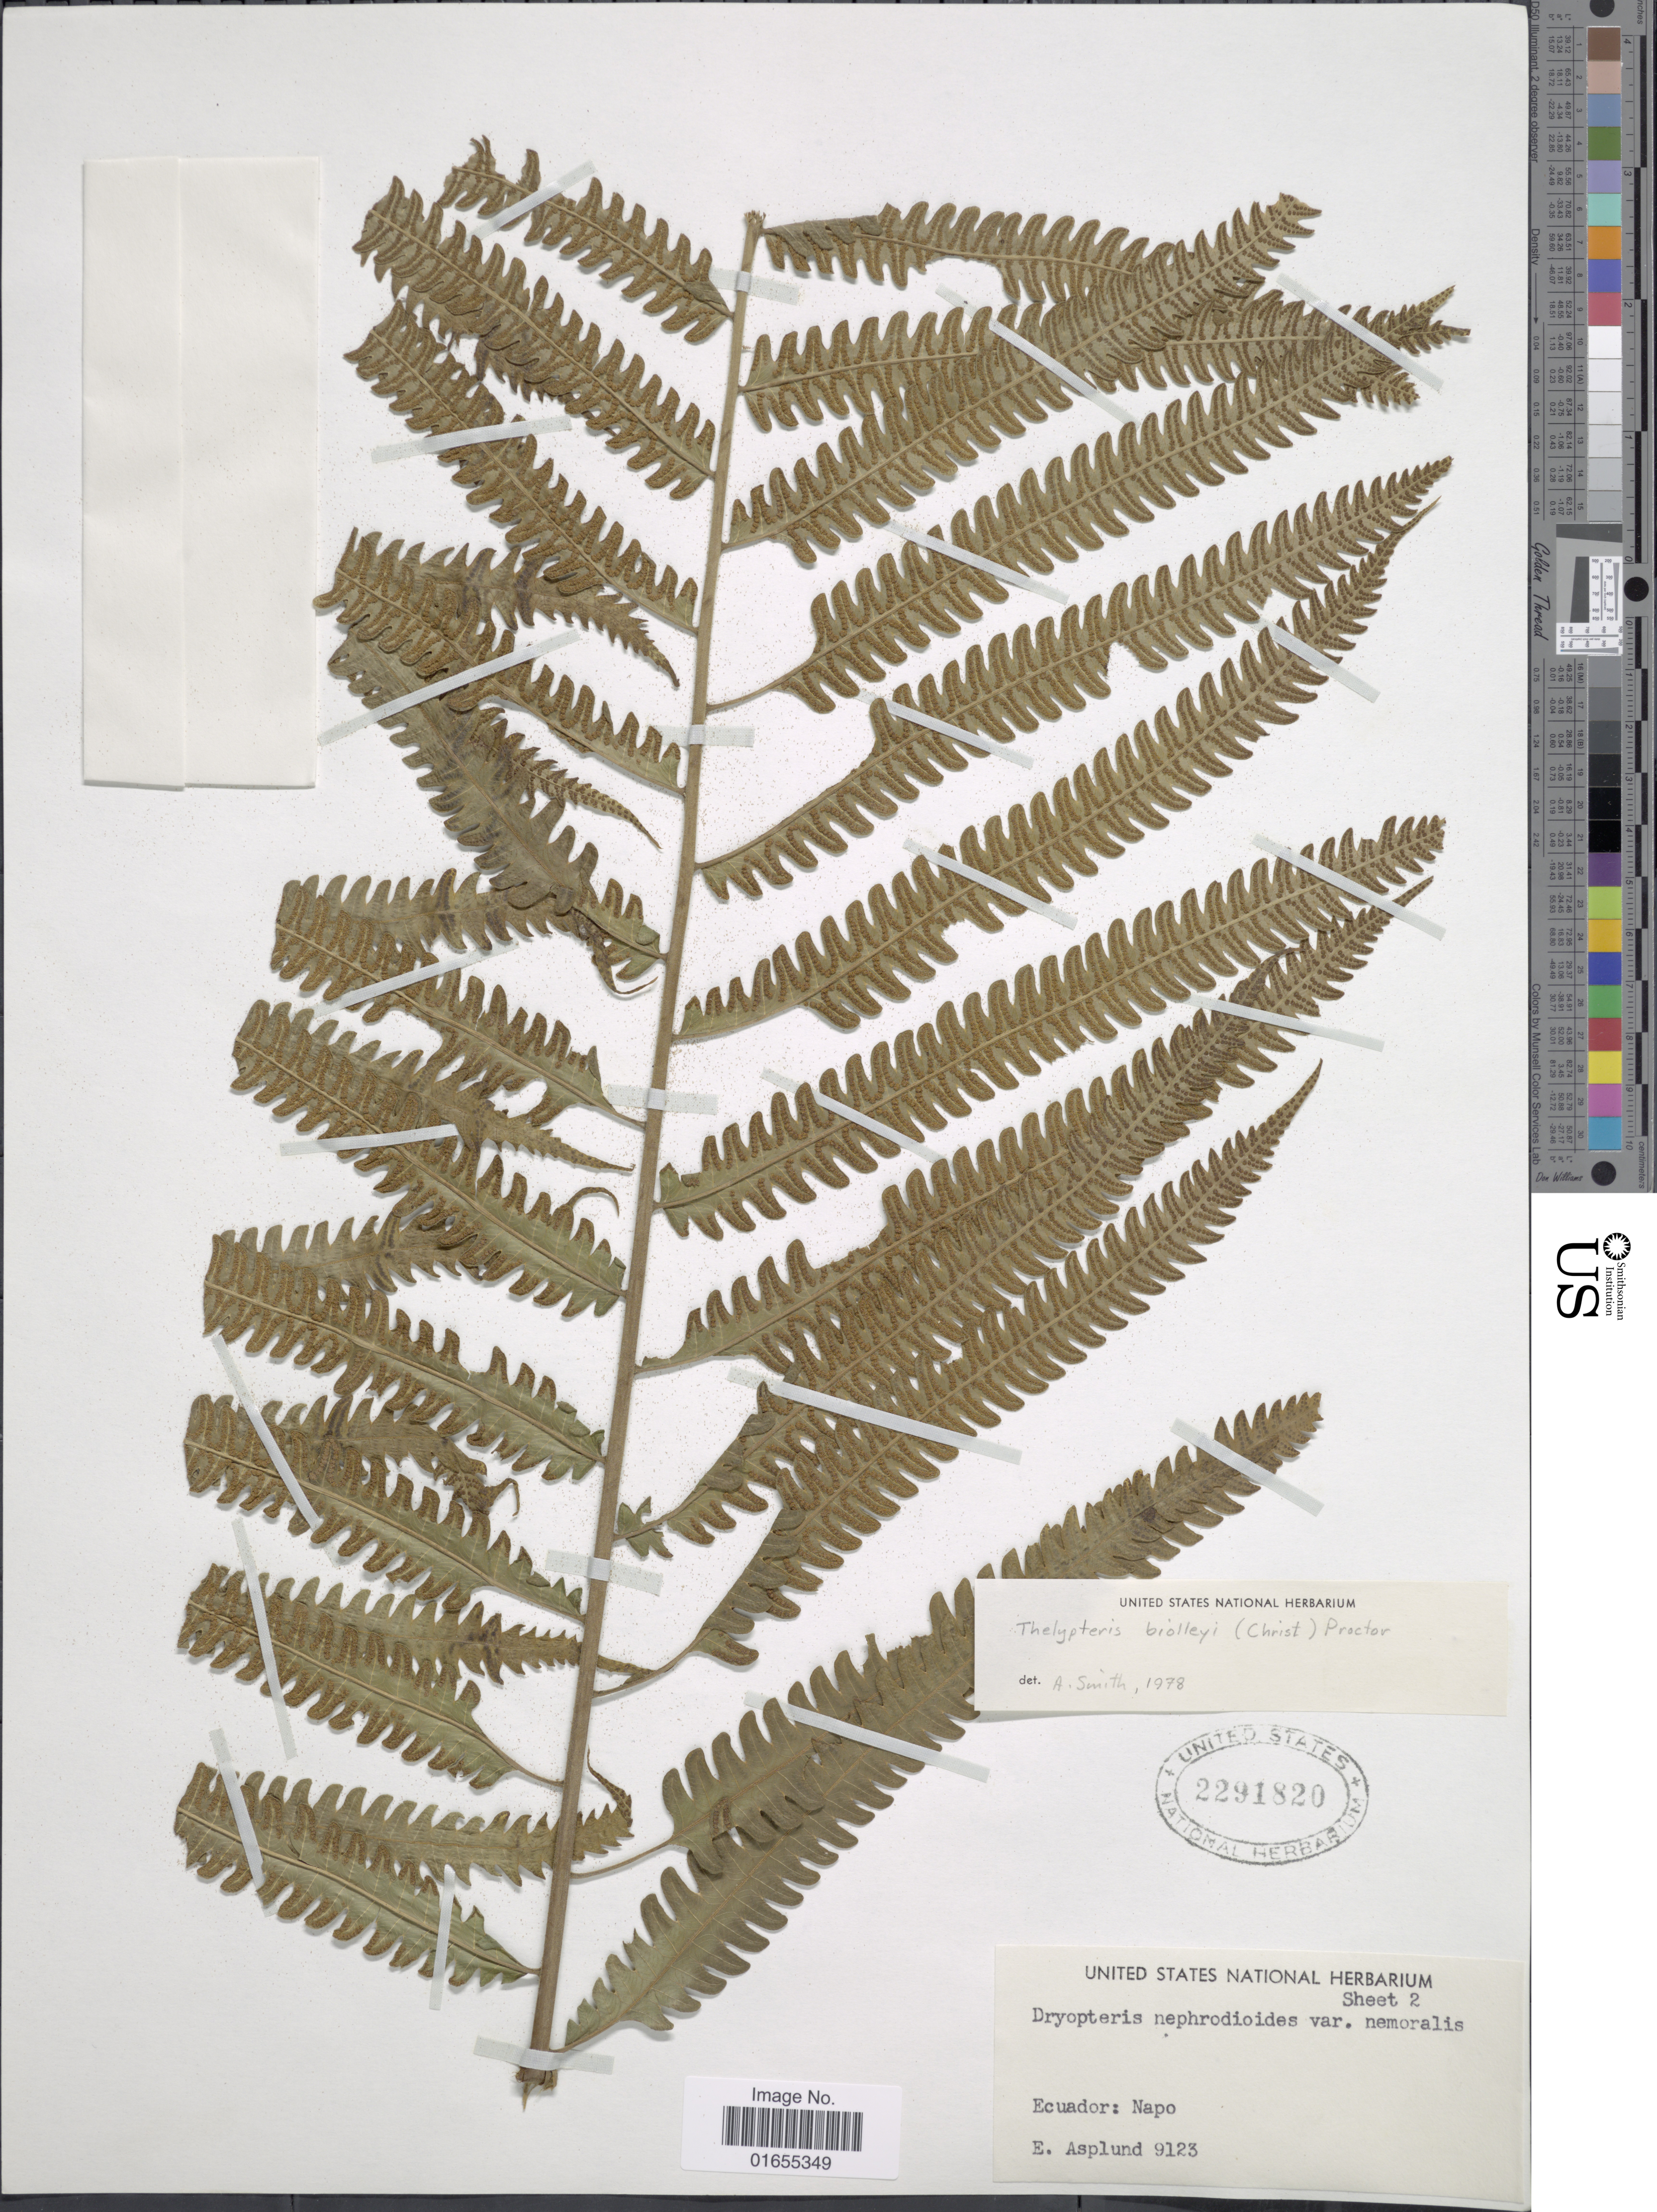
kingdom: Plantae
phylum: Tracheophyta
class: Polypodiopsida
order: Polypodiales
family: Thelypteridaceae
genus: Goniopteris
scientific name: Goniopteris biolleyi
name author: (C. Chr.) Pic. Serm.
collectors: E. Asplund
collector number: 9123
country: Ecuador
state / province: Napo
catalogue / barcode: US 2291820